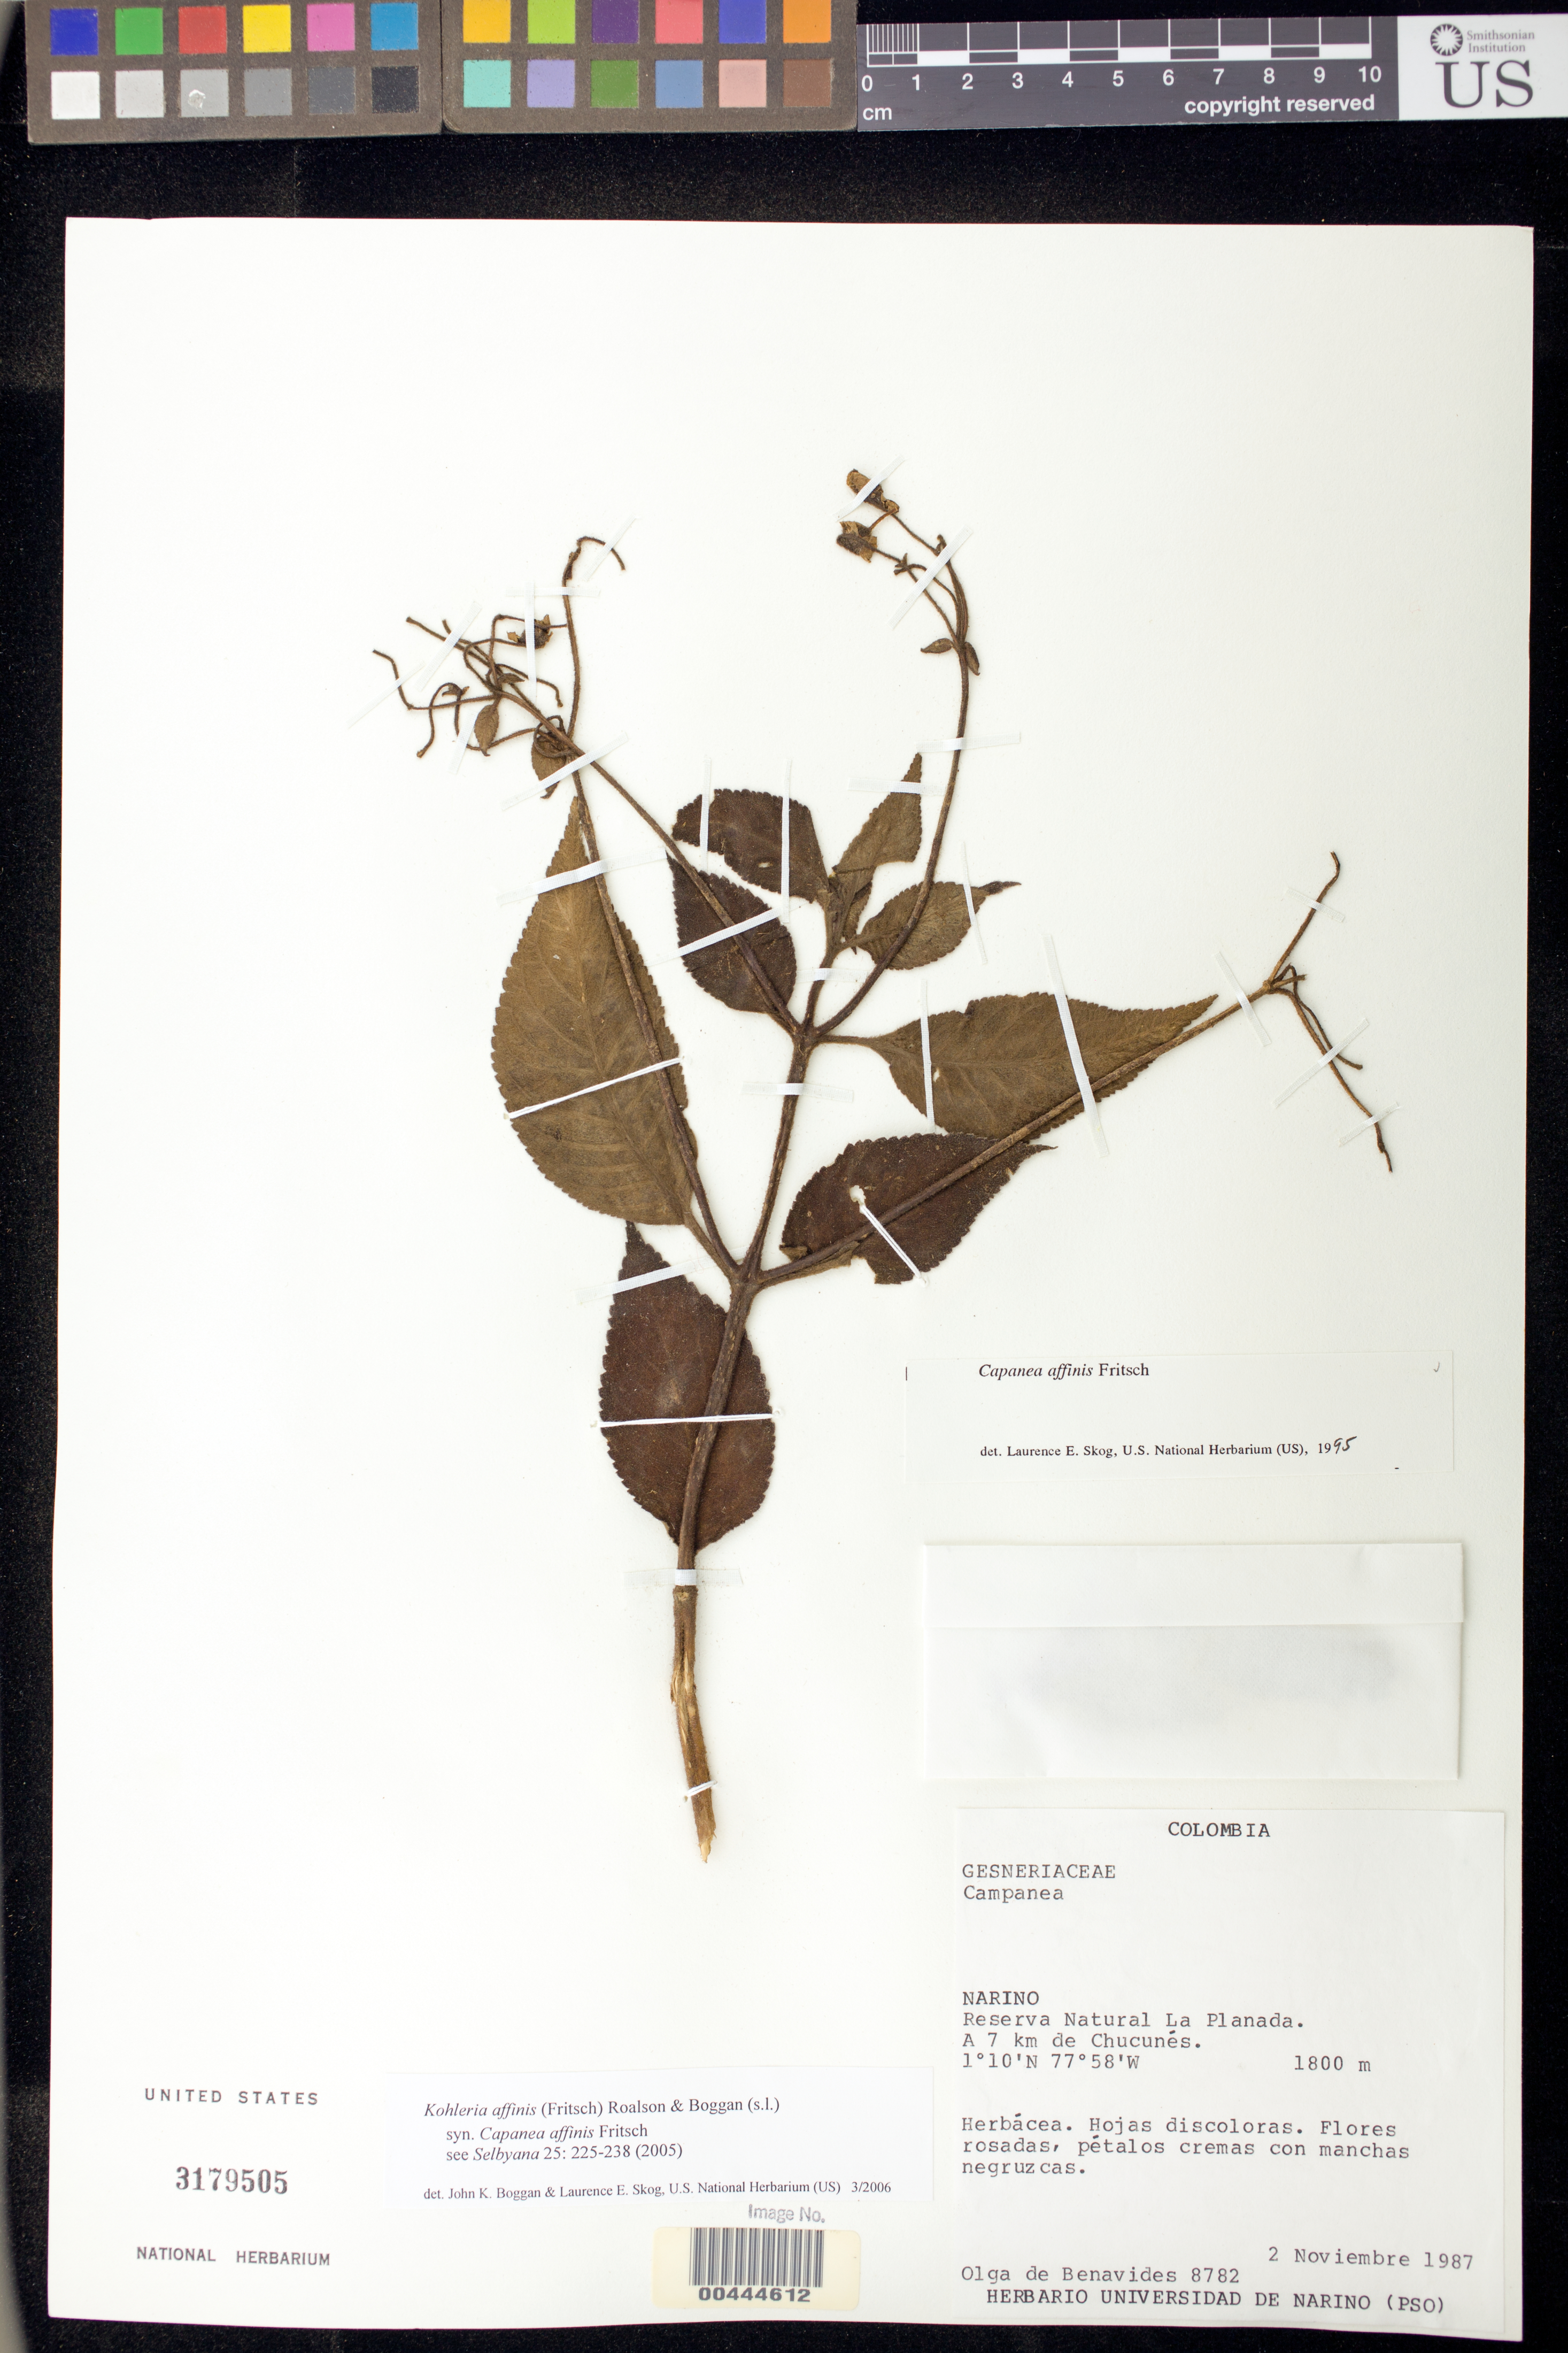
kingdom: Plantae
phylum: Tracheophyta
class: Magnoliopsida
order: Lamiales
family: Gesneriaceae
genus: Kohleria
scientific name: Kohleria affinis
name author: (Fritsch) Roalson & Boggan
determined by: Boggan, J. K.; Skog, L. E.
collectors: Olga S. de Benavides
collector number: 8782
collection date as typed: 02 Nov 1987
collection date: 1987-11-02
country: Colombia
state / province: Nariño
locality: Reserva Natural La Planada. A 7 km de Chucunés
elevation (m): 1800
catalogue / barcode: US 3179505